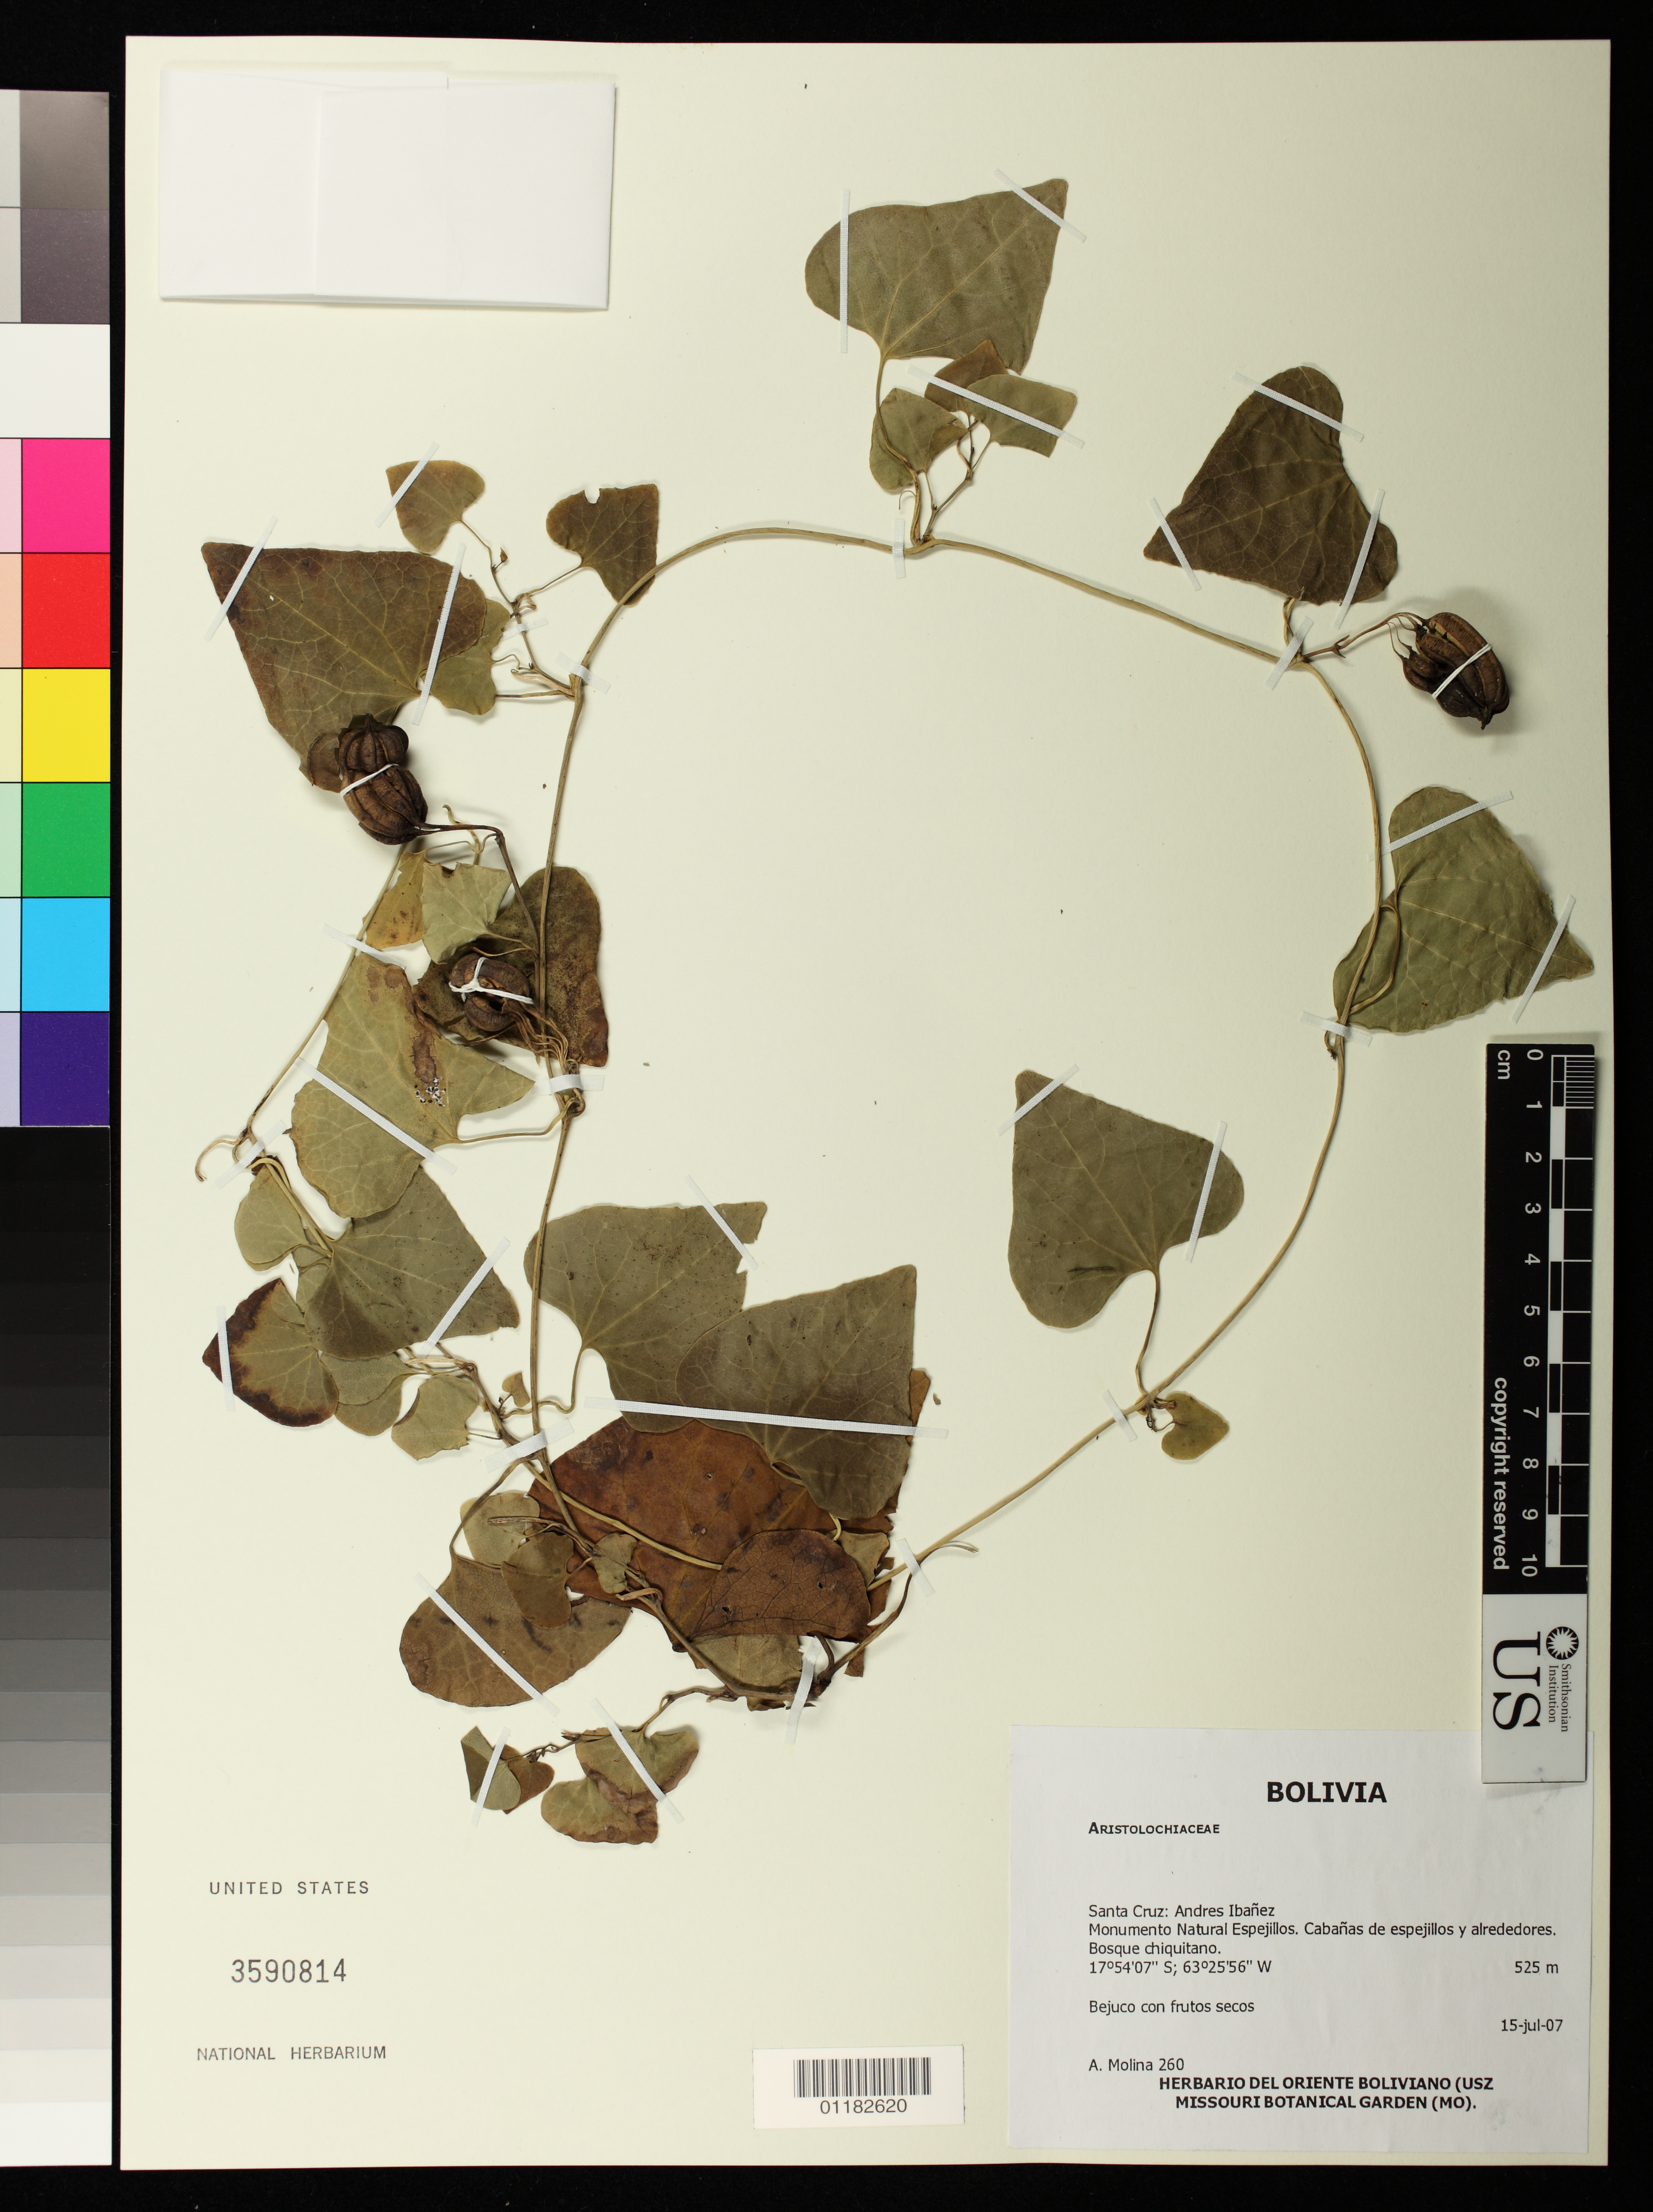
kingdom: Plantae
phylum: Tracheophyta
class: Magnoliopsida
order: Piperales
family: Aristolochiaceae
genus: Aristolochia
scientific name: Aristolochia argentina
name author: Griseb.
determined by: González, F.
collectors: A. Molina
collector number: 260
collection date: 2007-07-15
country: Bolivia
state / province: Santa Cruz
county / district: Andrés Ibáñez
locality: Andres Ibañez Monumento Natural Espejillos. Cabañas de espejillos y alrededores.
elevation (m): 525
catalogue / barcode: US 3590814